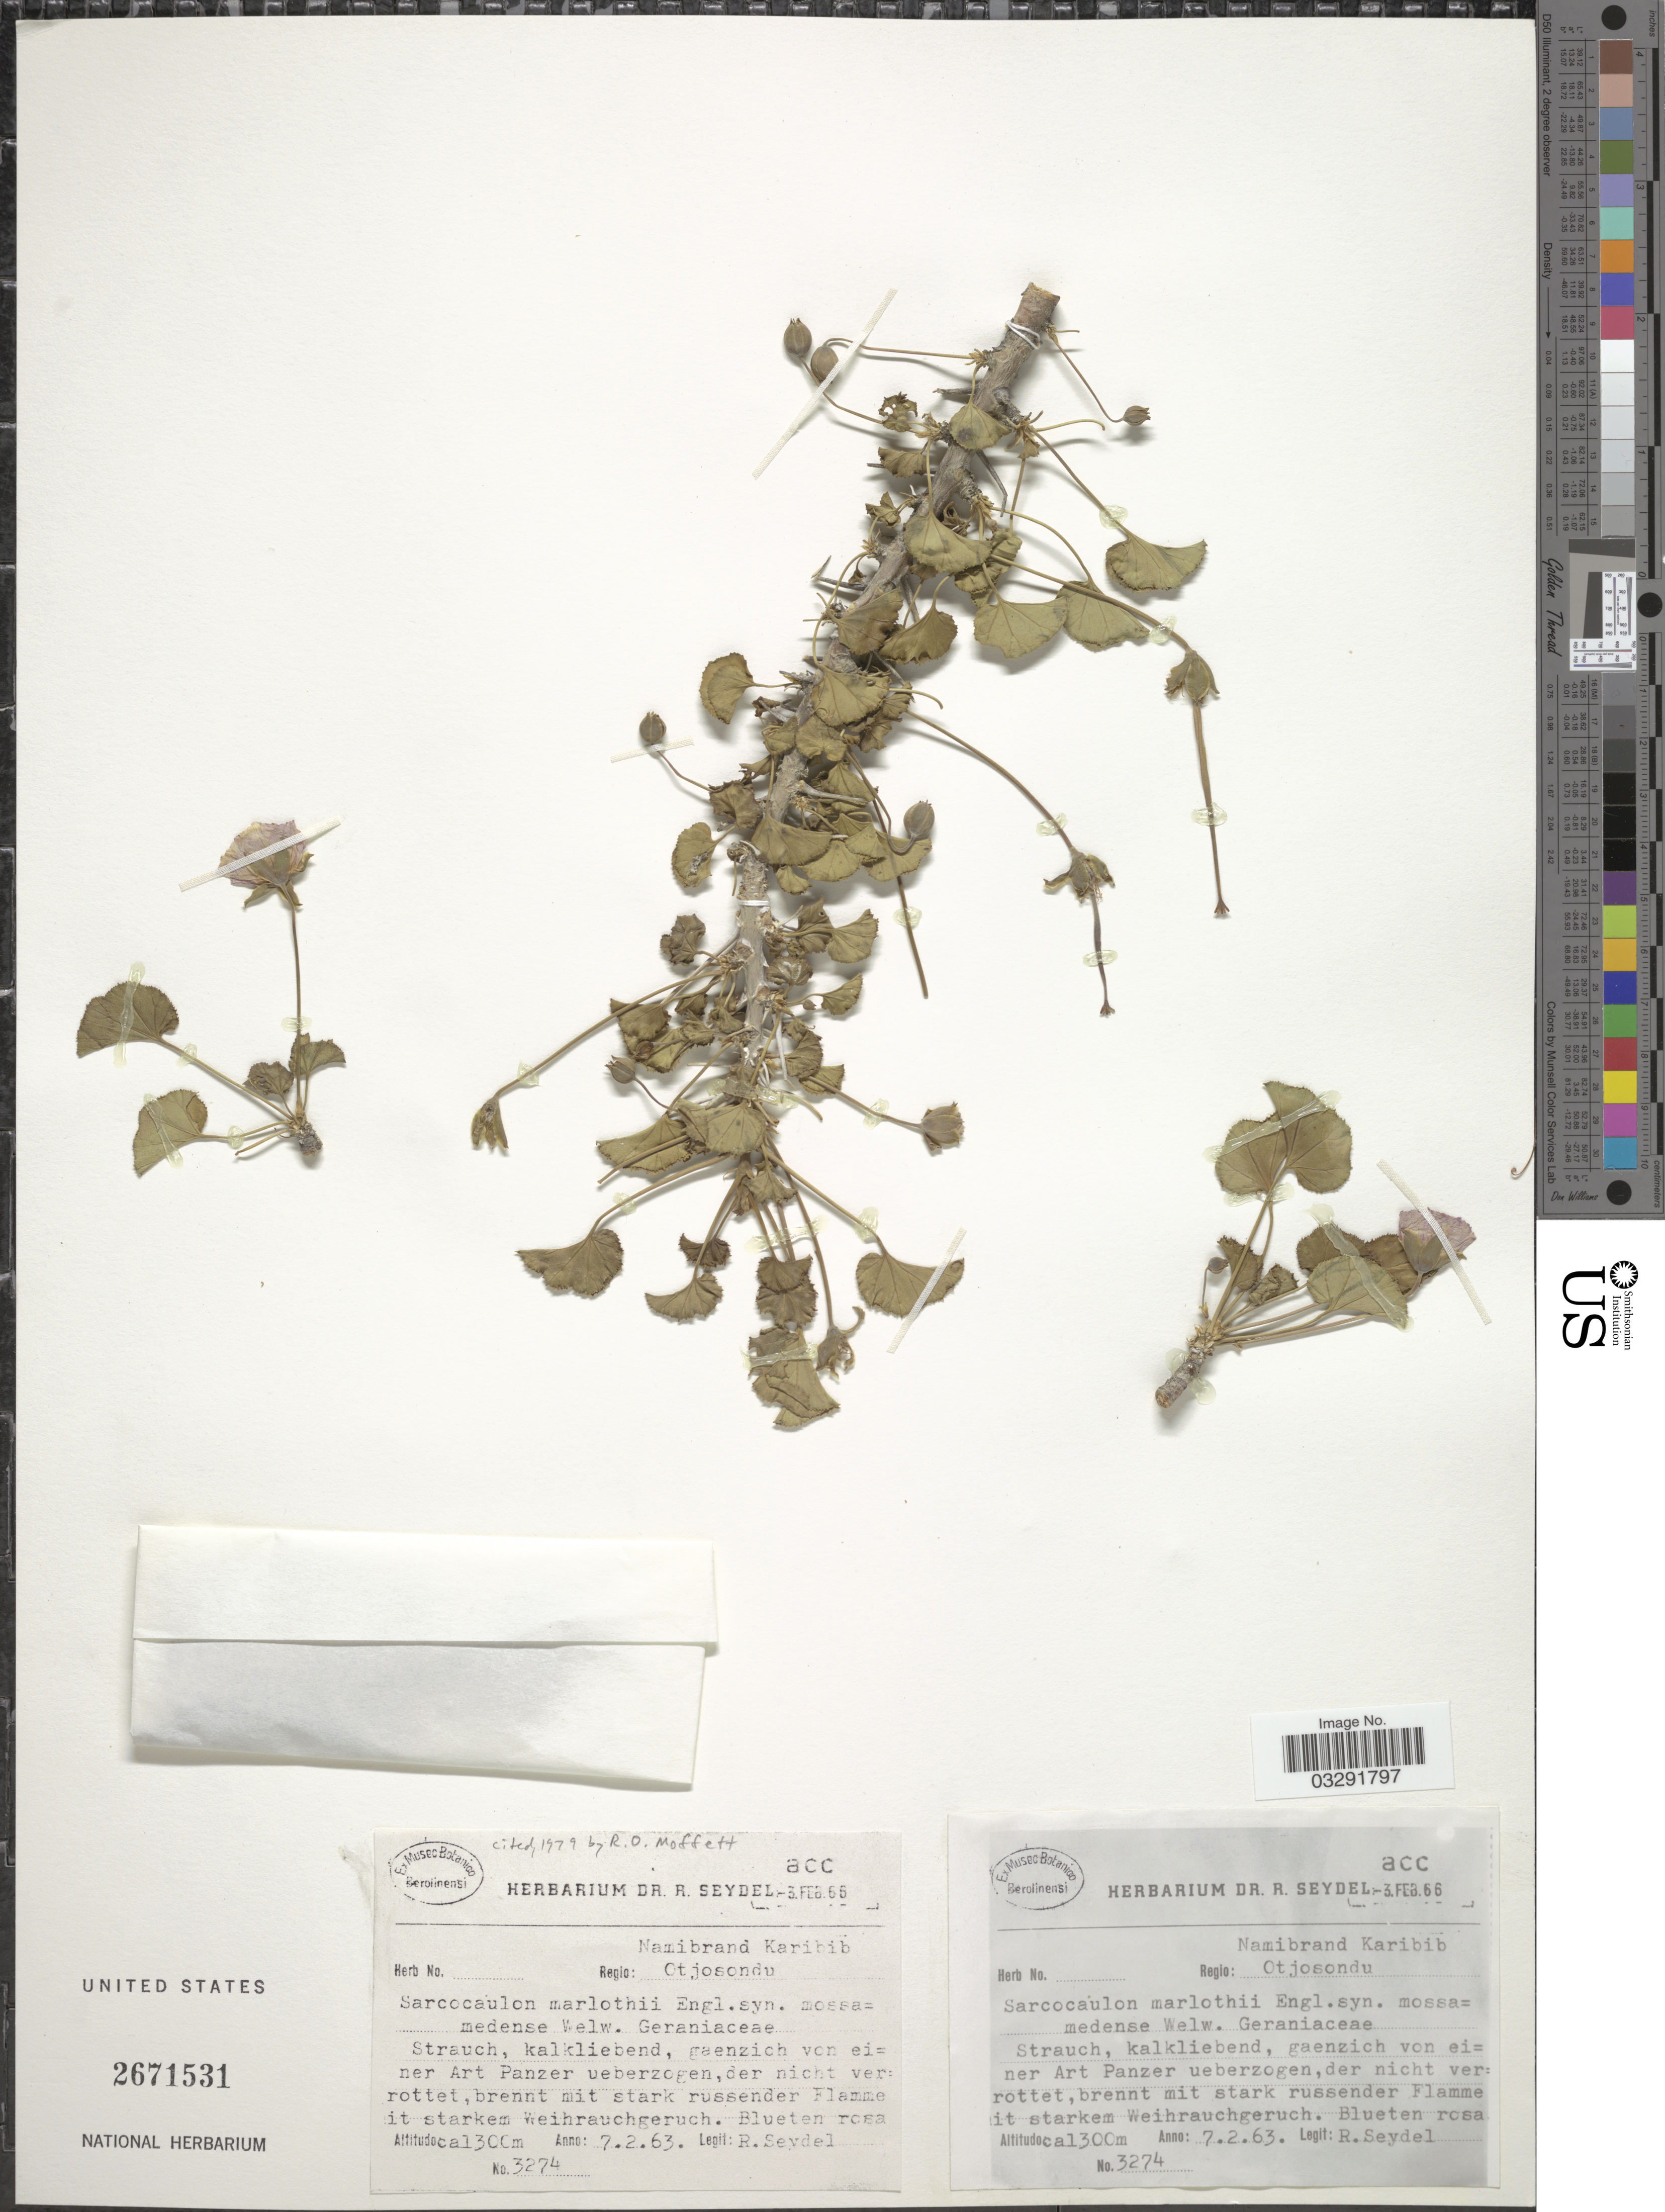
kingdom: Plantae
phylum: Tracheophyta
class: Magnoliopsida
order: Geraniales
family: Geraniaceae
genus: Monsonia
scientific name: Monsonia marlothii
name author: (Engl.) F. Albers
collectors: R. Seydel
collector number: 3274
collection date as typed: Transcribed d/m/y: 7/2/63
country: Namibia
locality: Regio: Namibrand Karibib Otjosondu.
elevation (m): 1300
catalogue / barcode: US 2671531